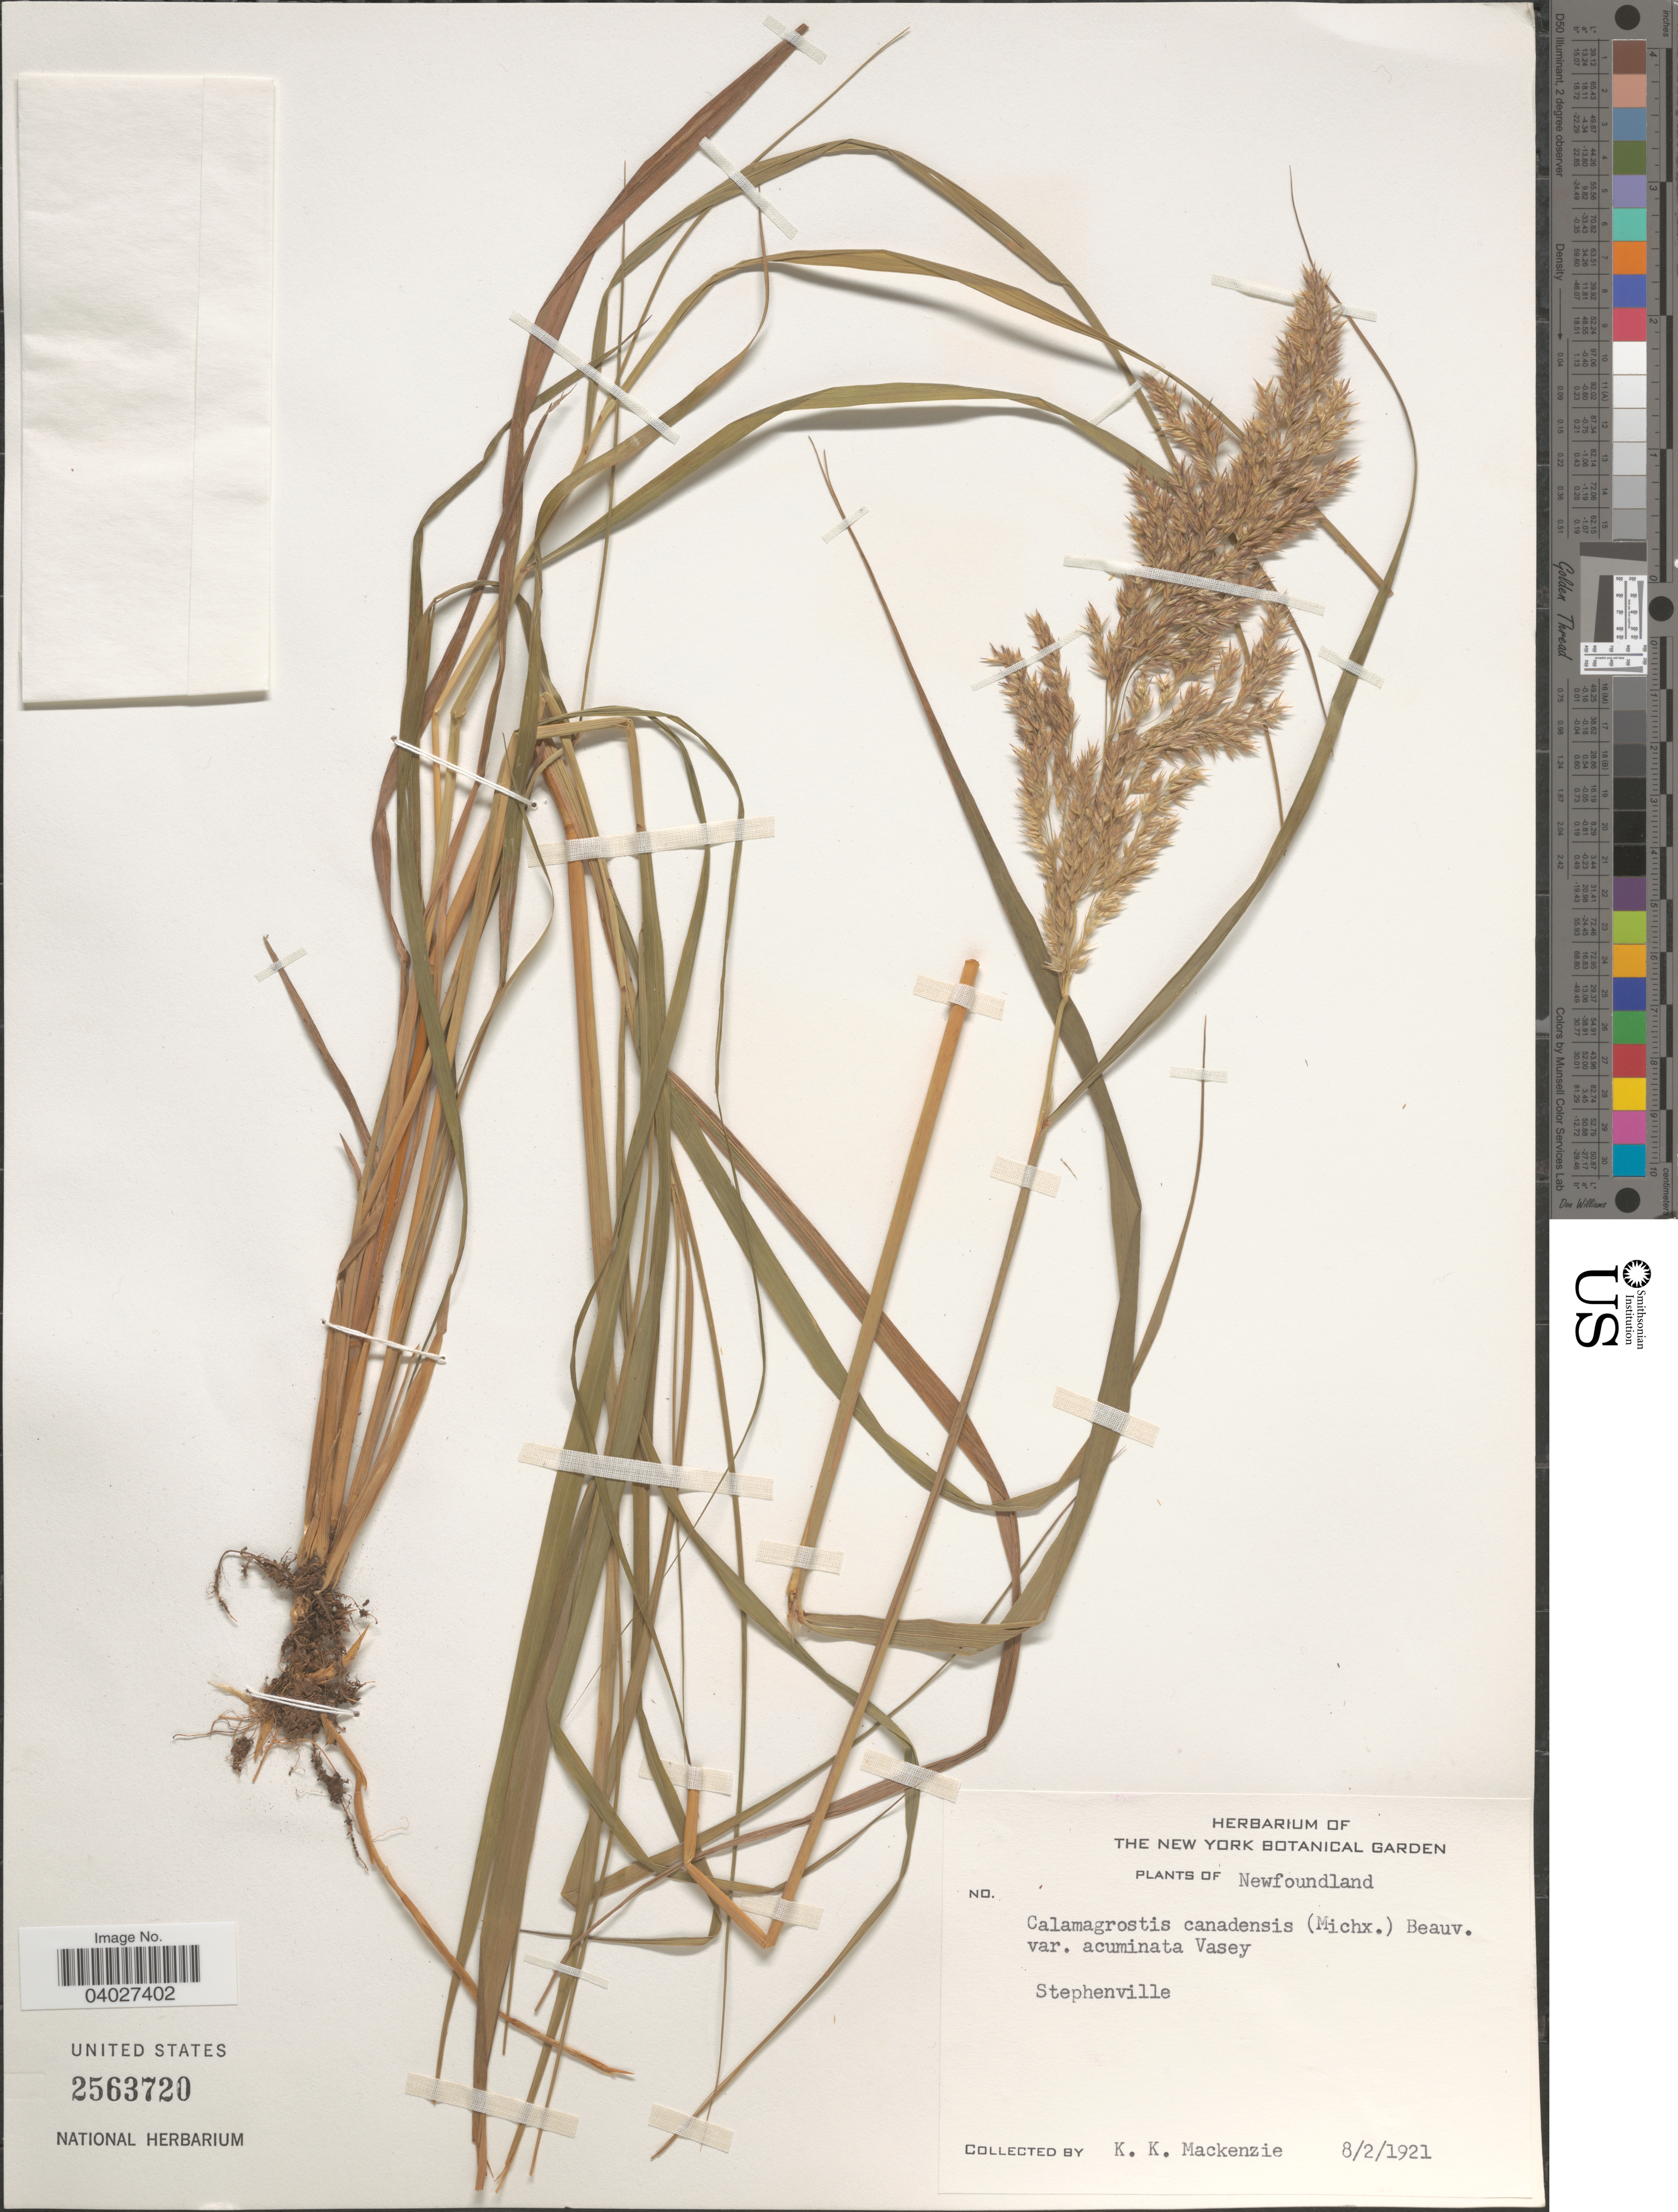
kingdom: Plantae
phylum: Tracheophyta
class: Liliopsida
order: Poales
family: Poaceae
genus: Calamagrostis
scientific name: Calamagrostis canadensis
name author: (Michx.) P. Beauv.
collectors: K. K. Mackenzie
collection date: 1921-02-08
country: Canada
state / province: Newfoundland and Labrador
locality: Stephenville.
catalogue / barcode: US 2563720